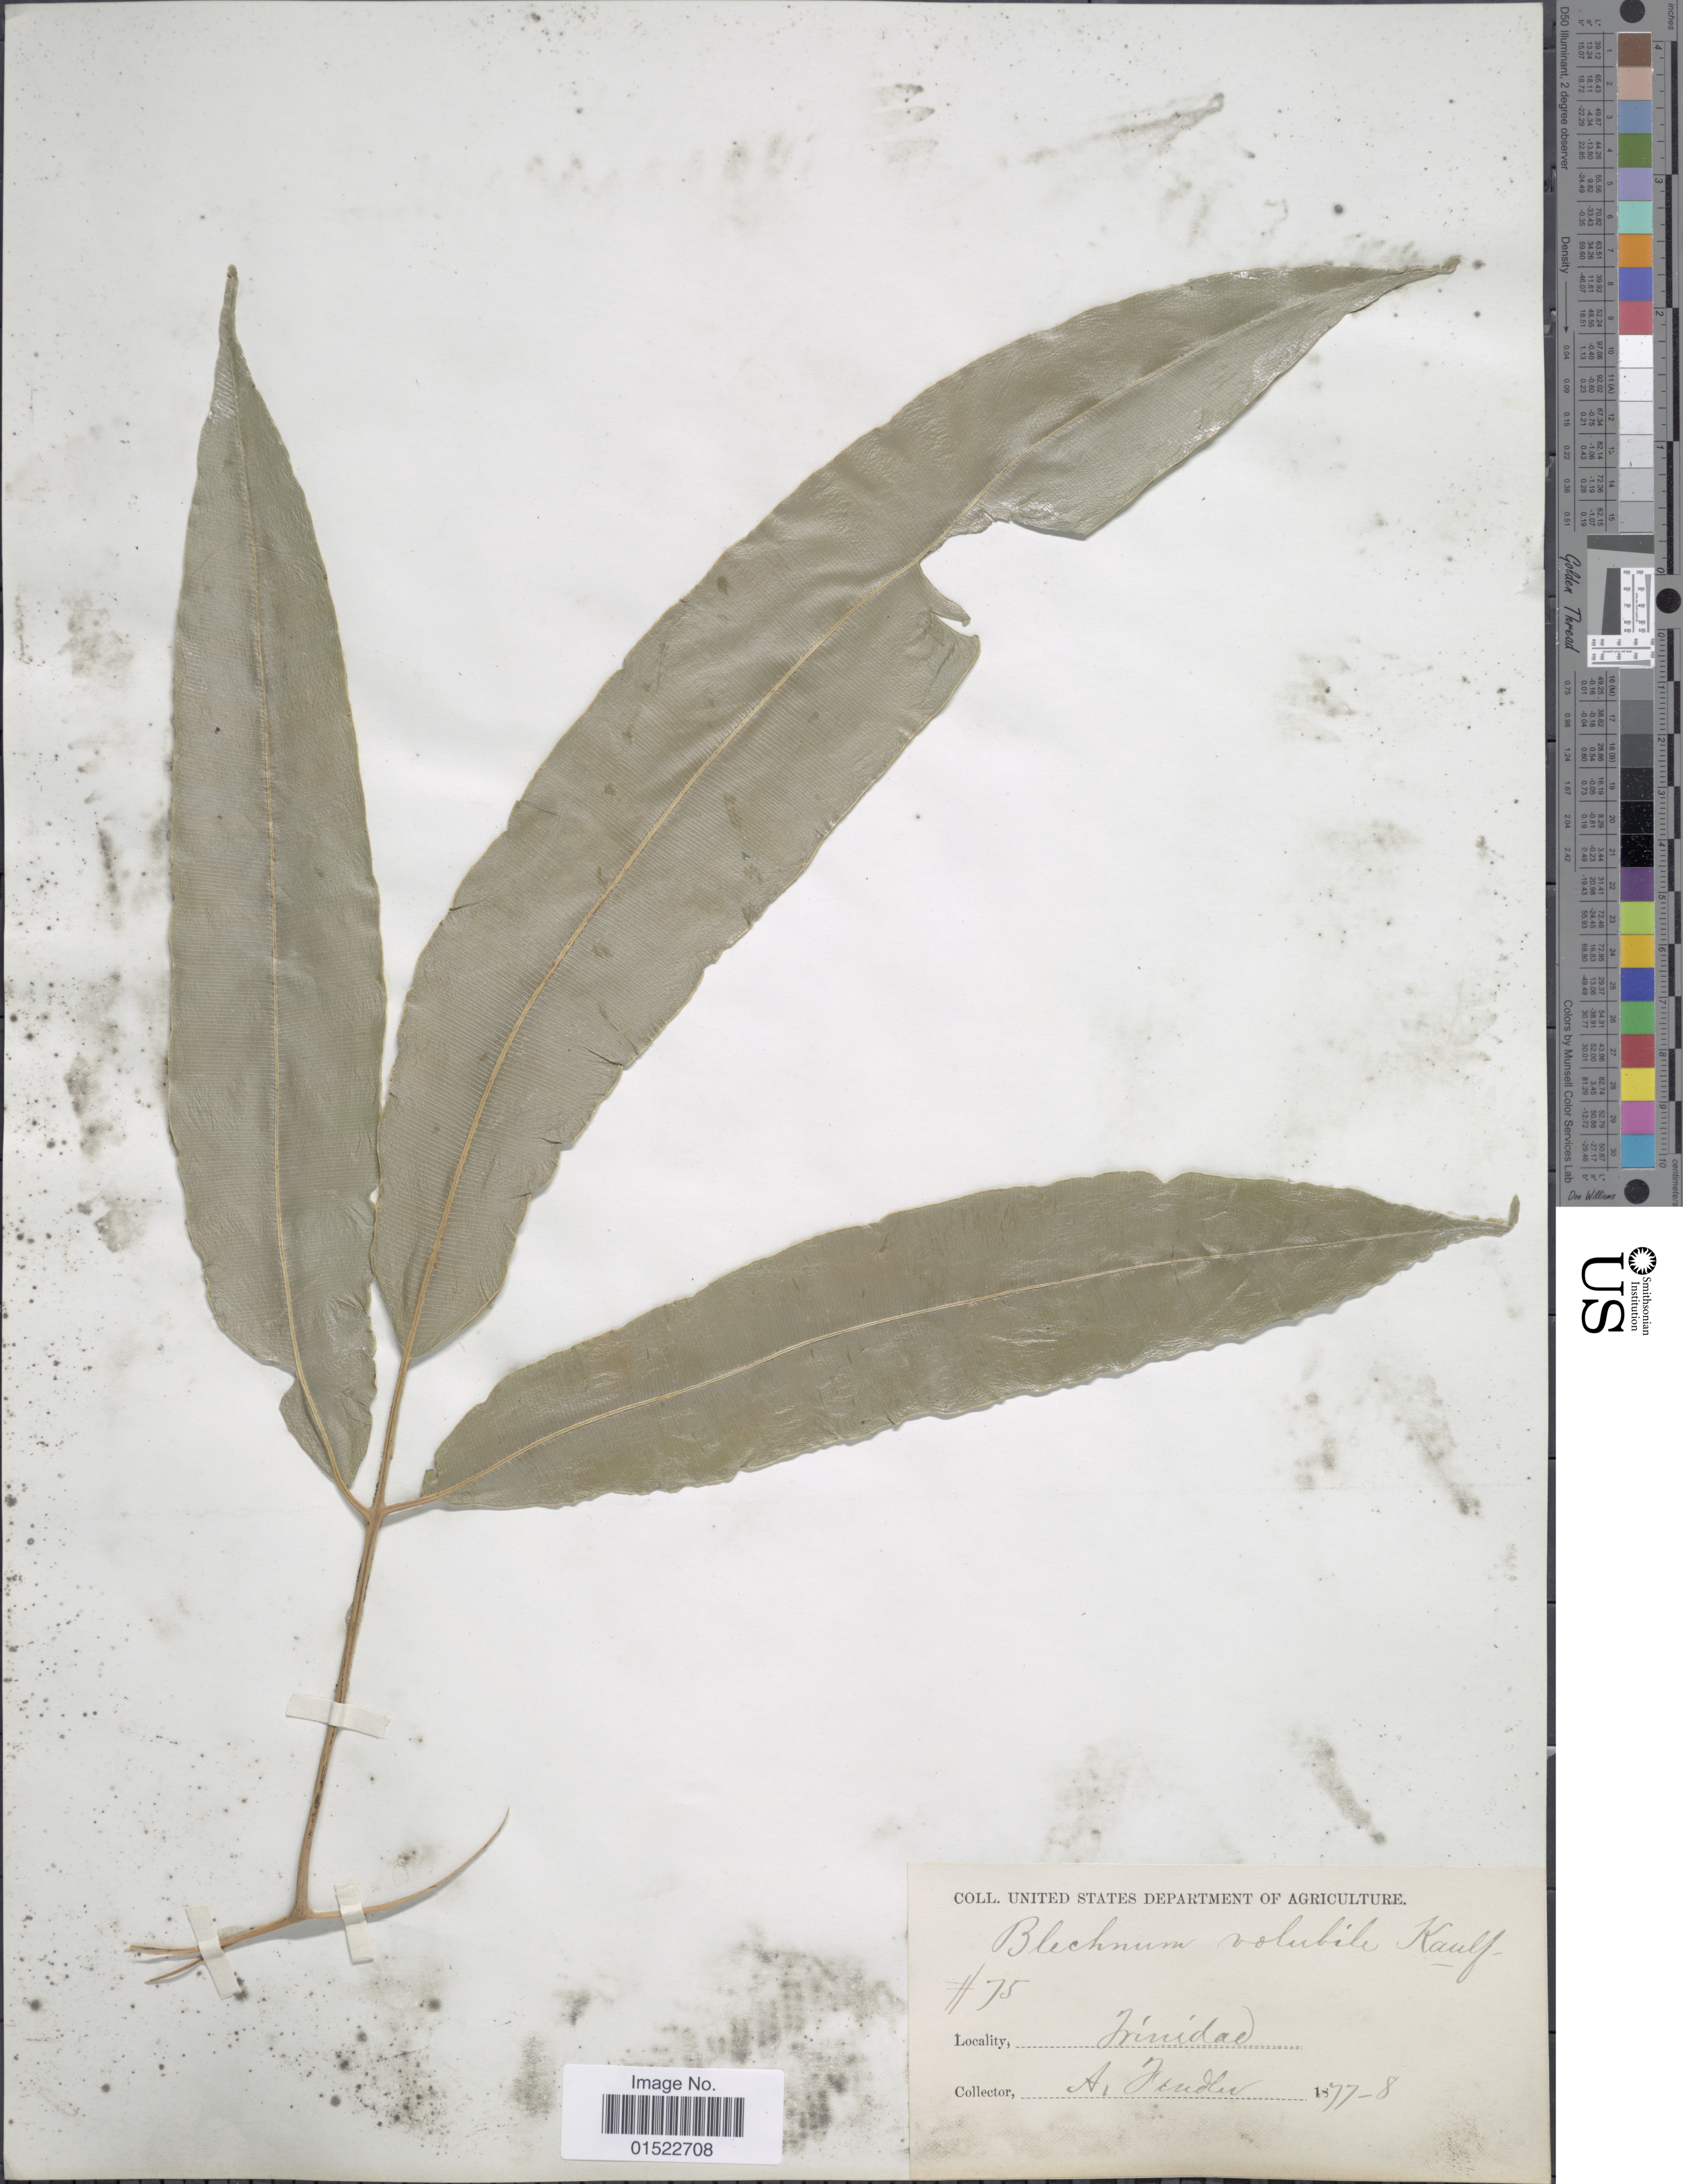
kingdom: Plantae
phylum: Tracheophyta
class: Polypodiopsida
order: Polypodiales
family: Blechnaceae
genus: Salpichlaena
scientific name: Salpichlaena volubilis subsp. volubilis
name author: (Kaulf.) J. Sm.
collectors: A. Findler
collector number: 75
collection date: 1877/1878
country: Trinidad and Tobago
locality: Trinidad